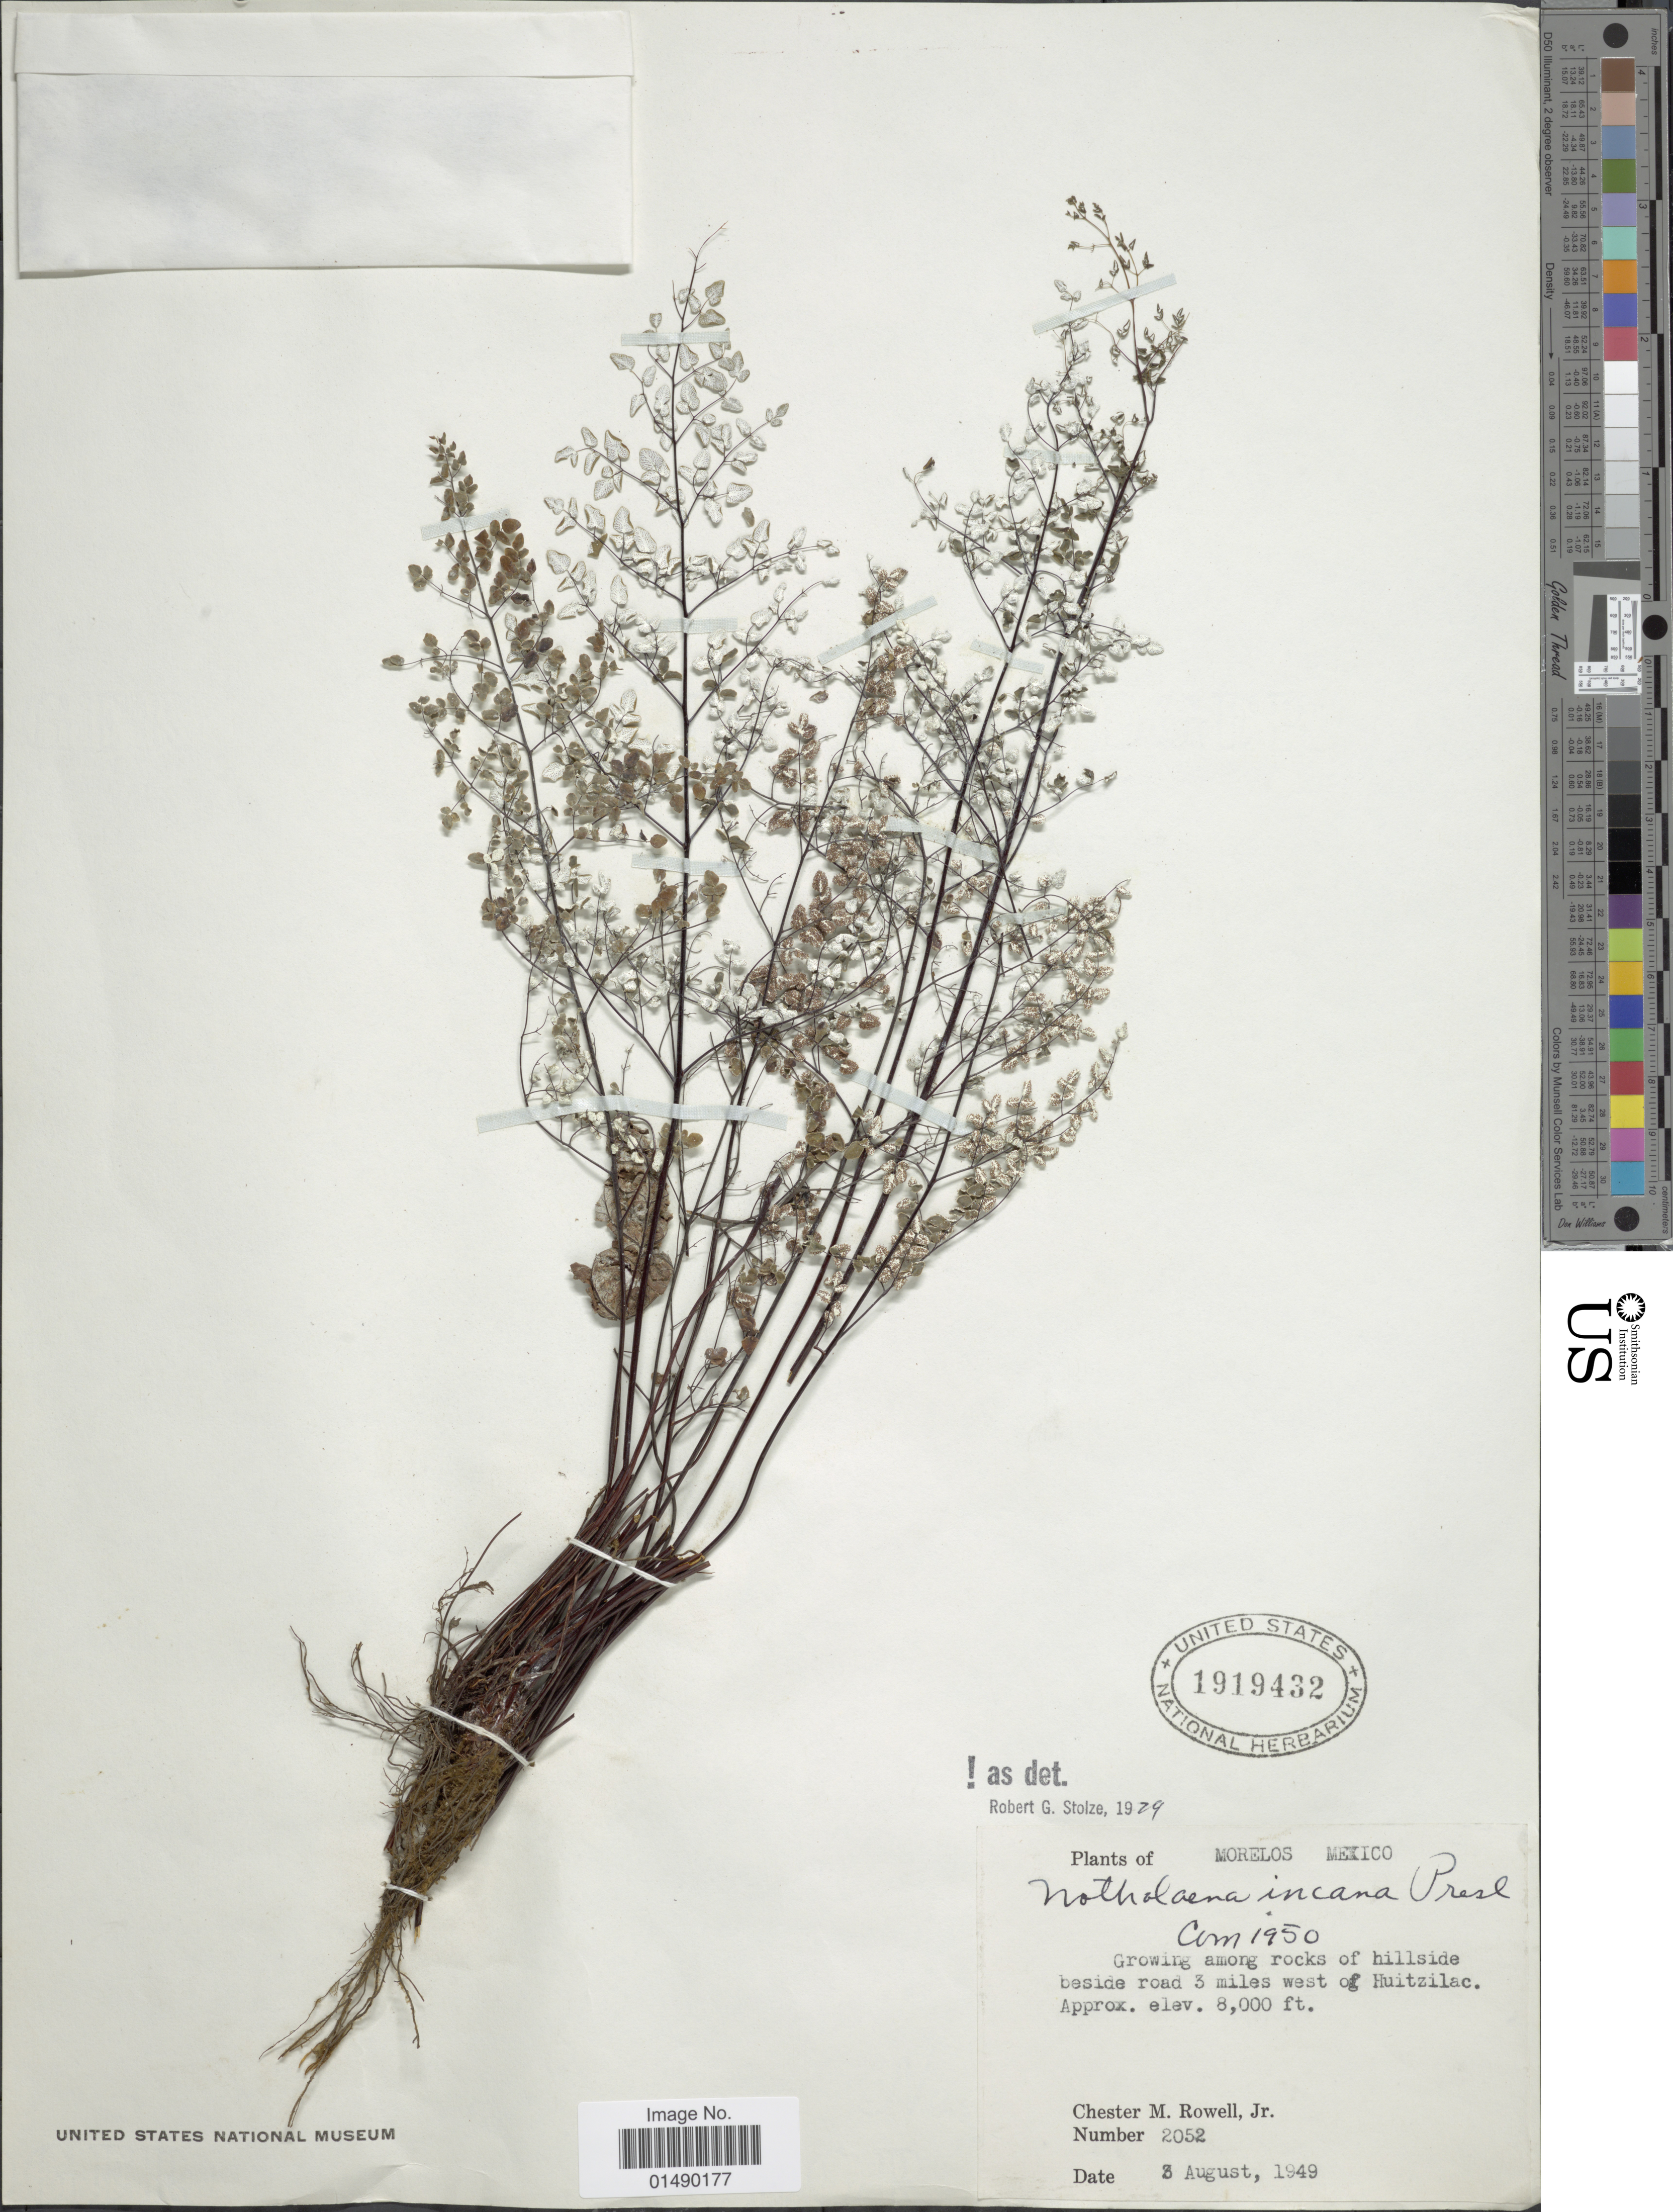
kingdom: Plantae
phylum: Tracheophyta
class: Polypodiopsida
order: Polypodiales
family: Pteridaceae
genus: Argyrochosma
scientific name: Argyrochosma incana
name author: (C. Presl) Windham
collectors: C. M. Rowell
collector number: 2052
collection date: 1949-08-03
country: Mexico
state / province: Morelos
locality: Mexico, growing among rocks of hillside beside road 3 miles west of Huitzilac.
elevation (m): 2438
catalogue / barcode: US 1919432